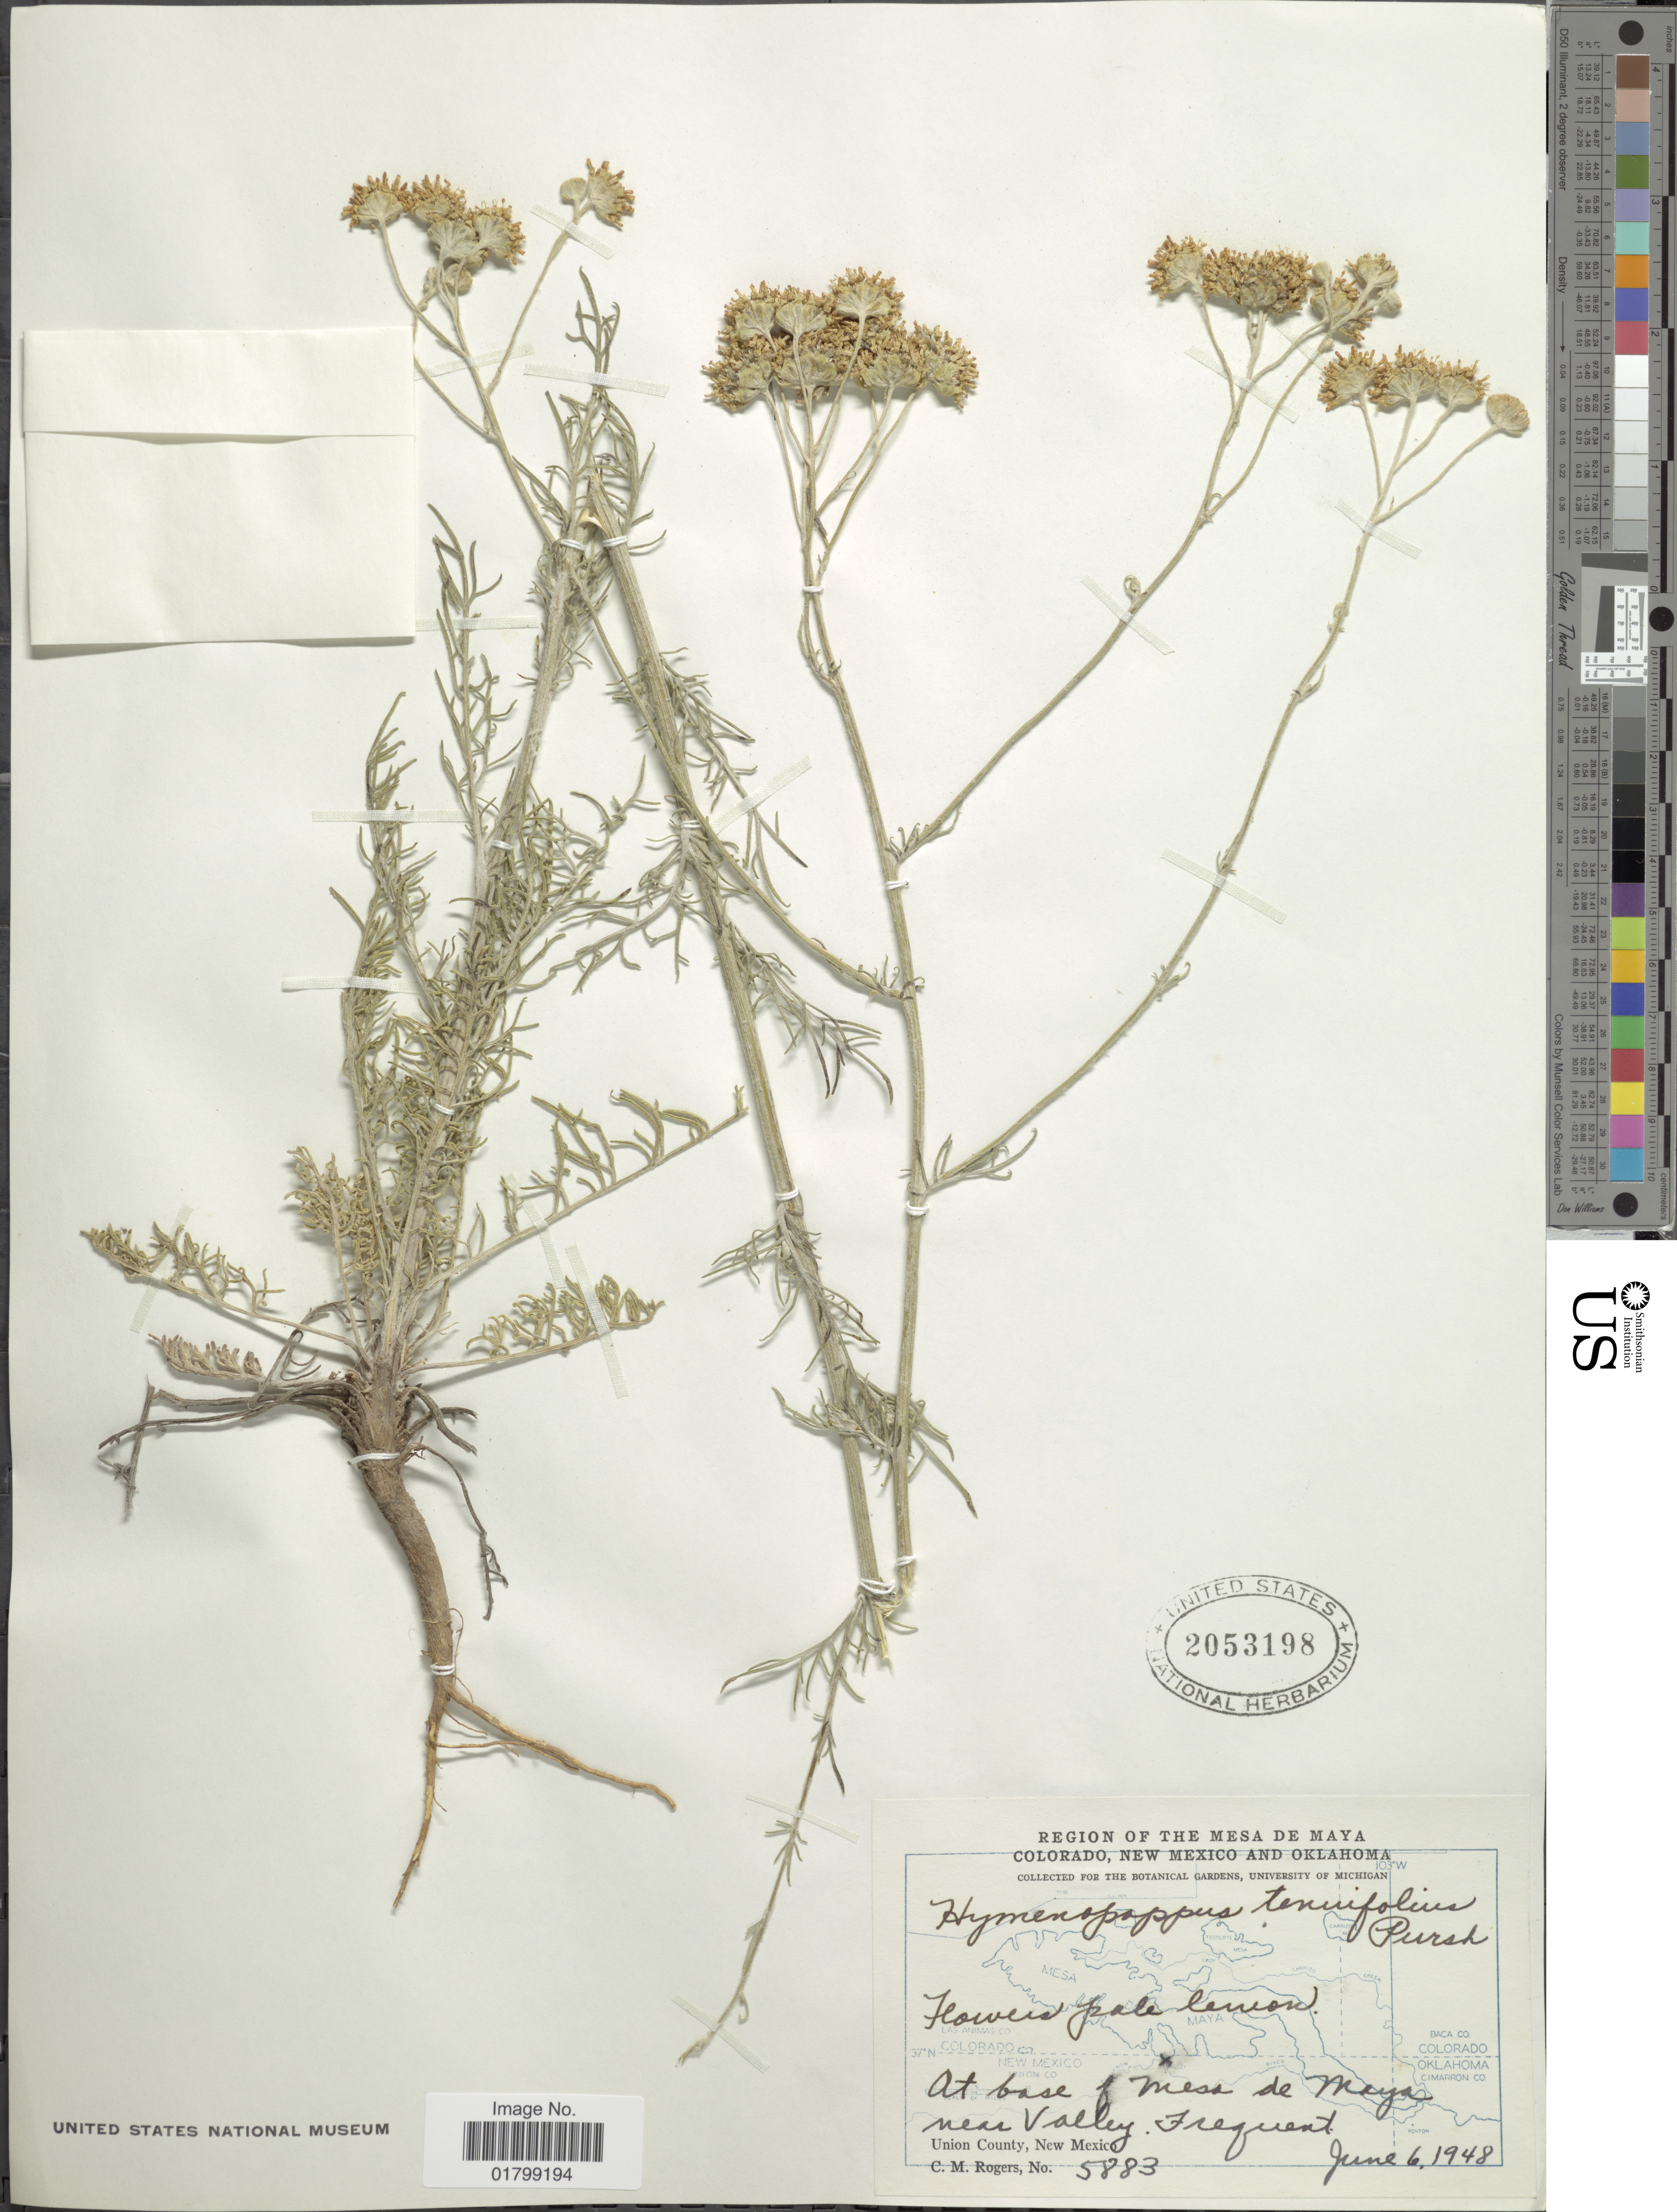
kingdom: Plantae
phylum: Tracheophyta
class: Magnoliopsida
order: Asterales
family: Asteraceae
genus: Hymenopappus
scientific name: Hymenopappus tenuifolius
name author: Pursh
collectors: C. M. Rogers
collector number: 5883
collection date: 1948-06-06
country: United States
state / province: New Mexico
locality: At base of Mesa de Maya near Valley, Union County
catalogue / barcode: US 2053198